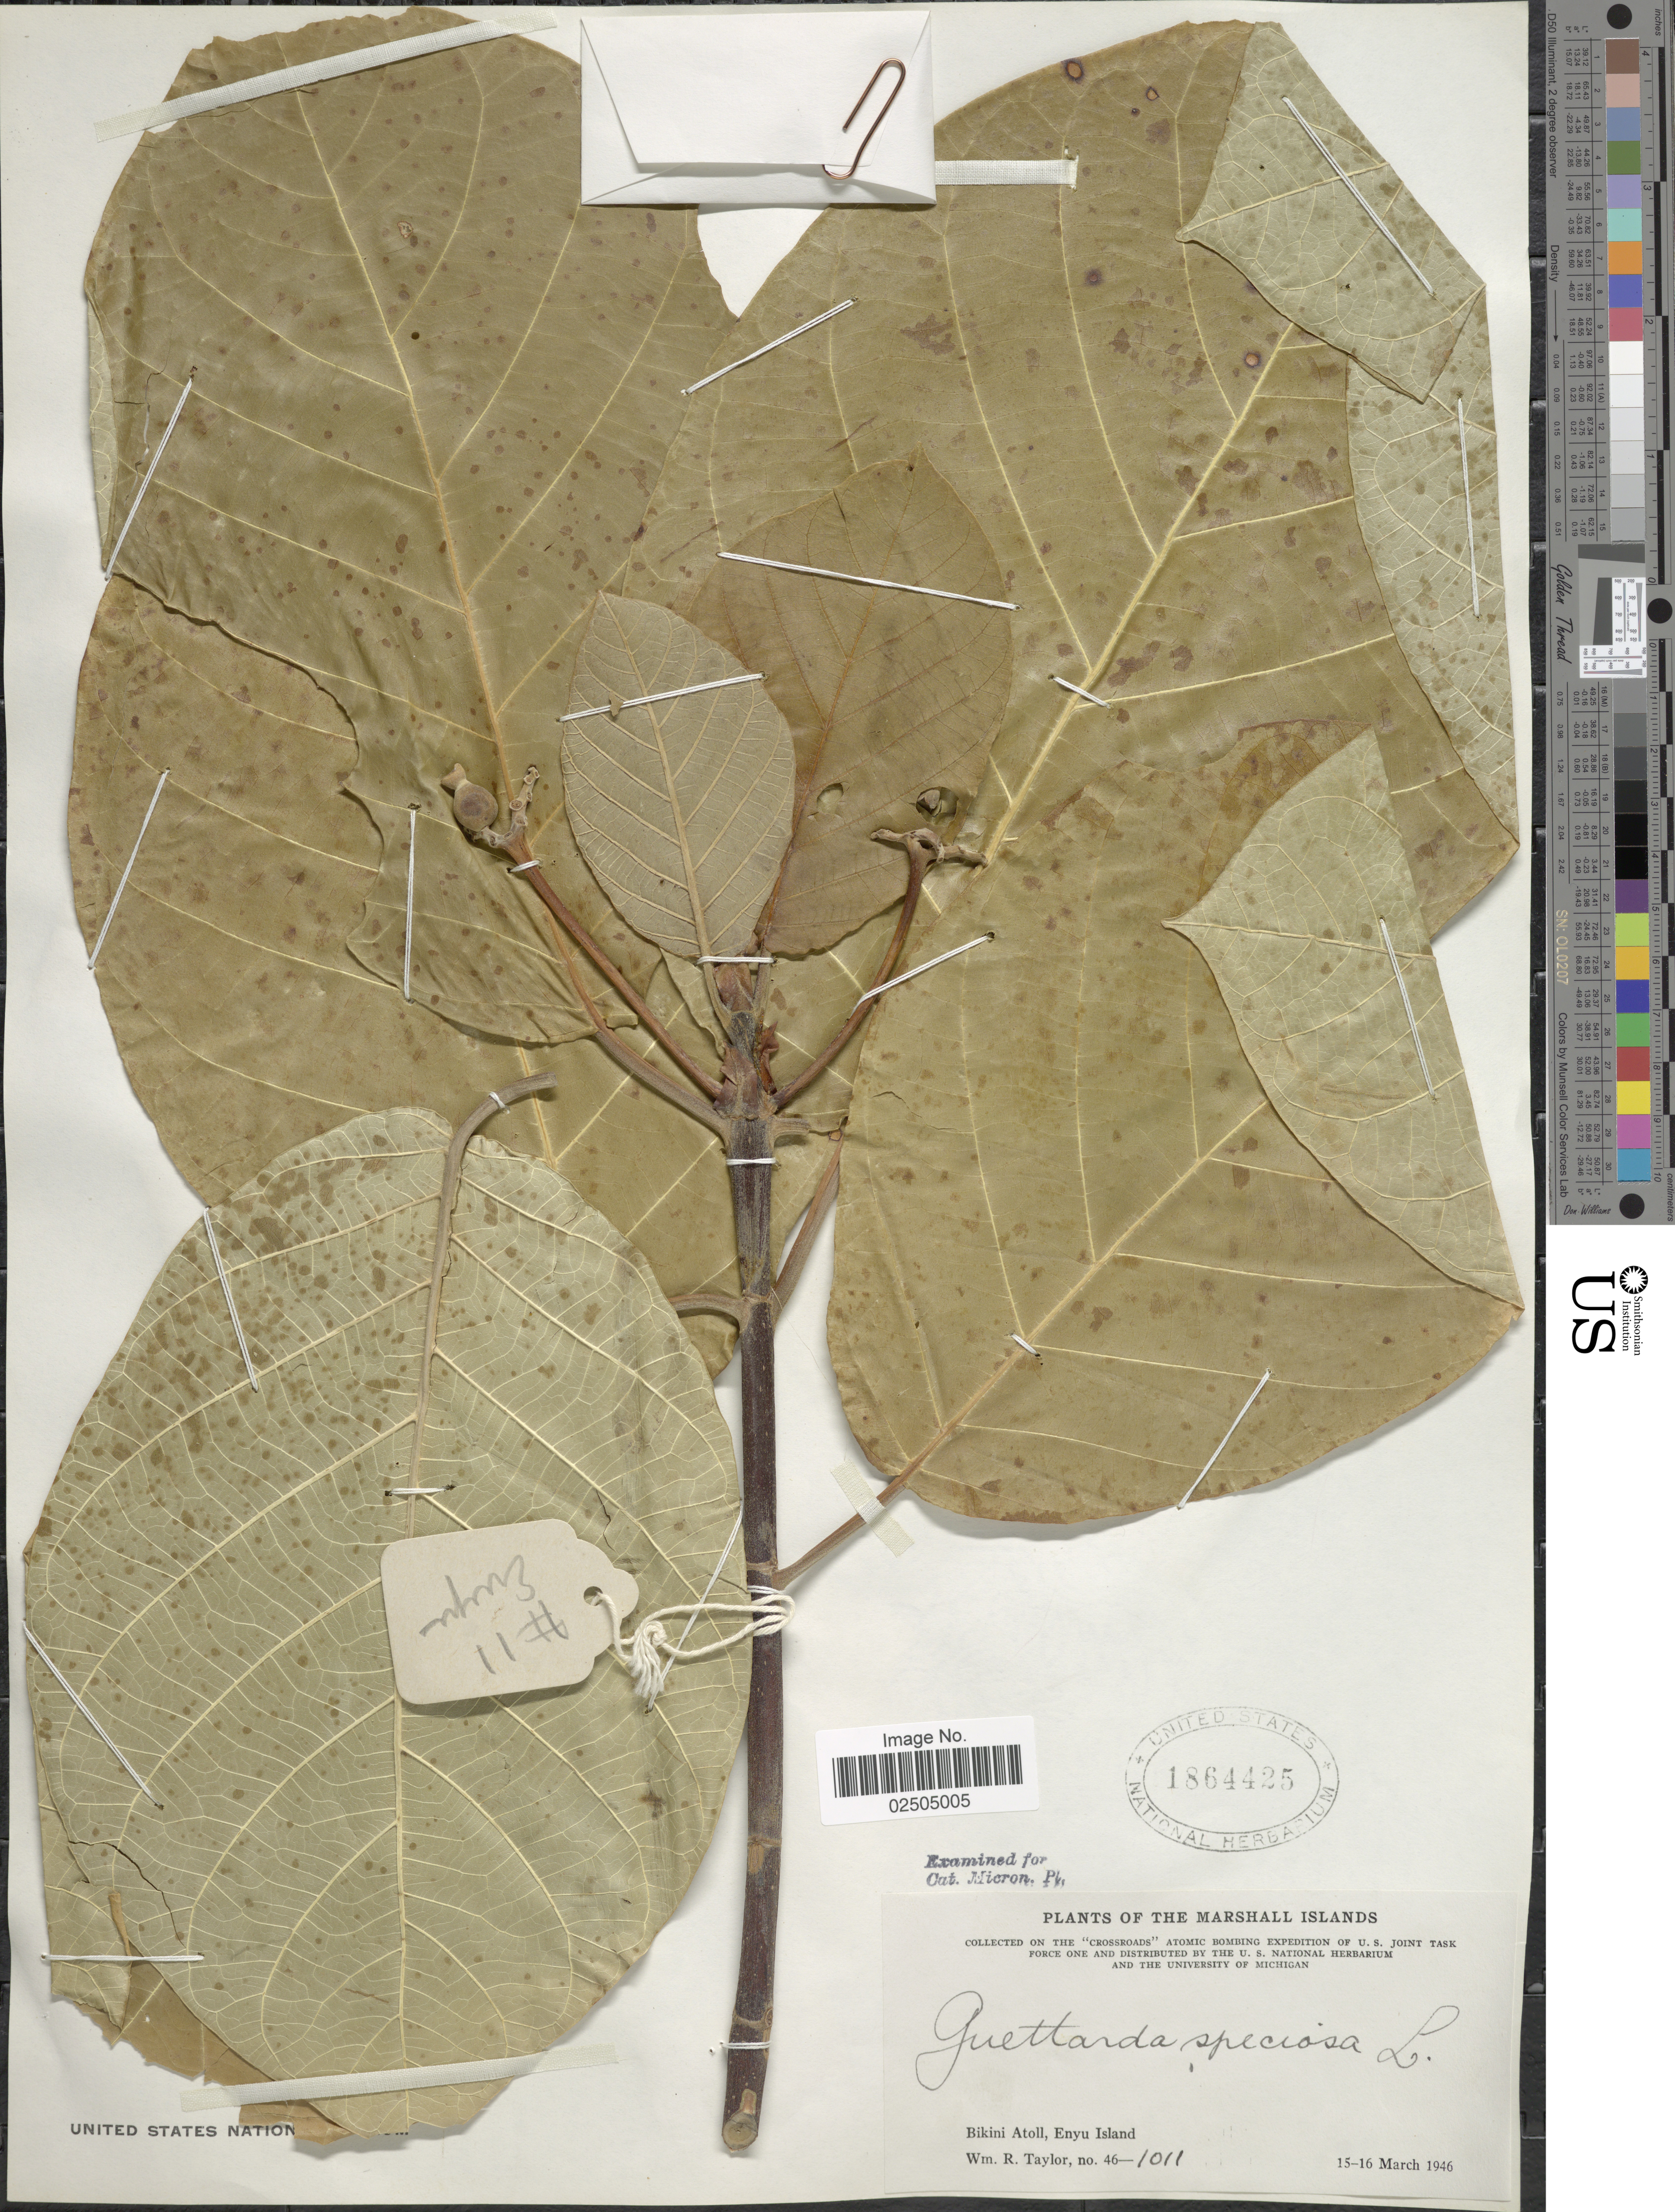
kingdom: Plantae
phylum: Tracheophyta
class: Magnoliopsida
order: Gentianales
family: Rubiaceae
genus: Guettarda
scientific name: Guettarda speciosa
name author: L.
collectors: W. R. Taylor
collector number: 46-1011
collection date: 1946-03-15/1946-03-16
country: Marshall Islands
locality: The Marshall Islands, Bikini Atoll, Enyu Island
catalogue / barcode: US 1864425